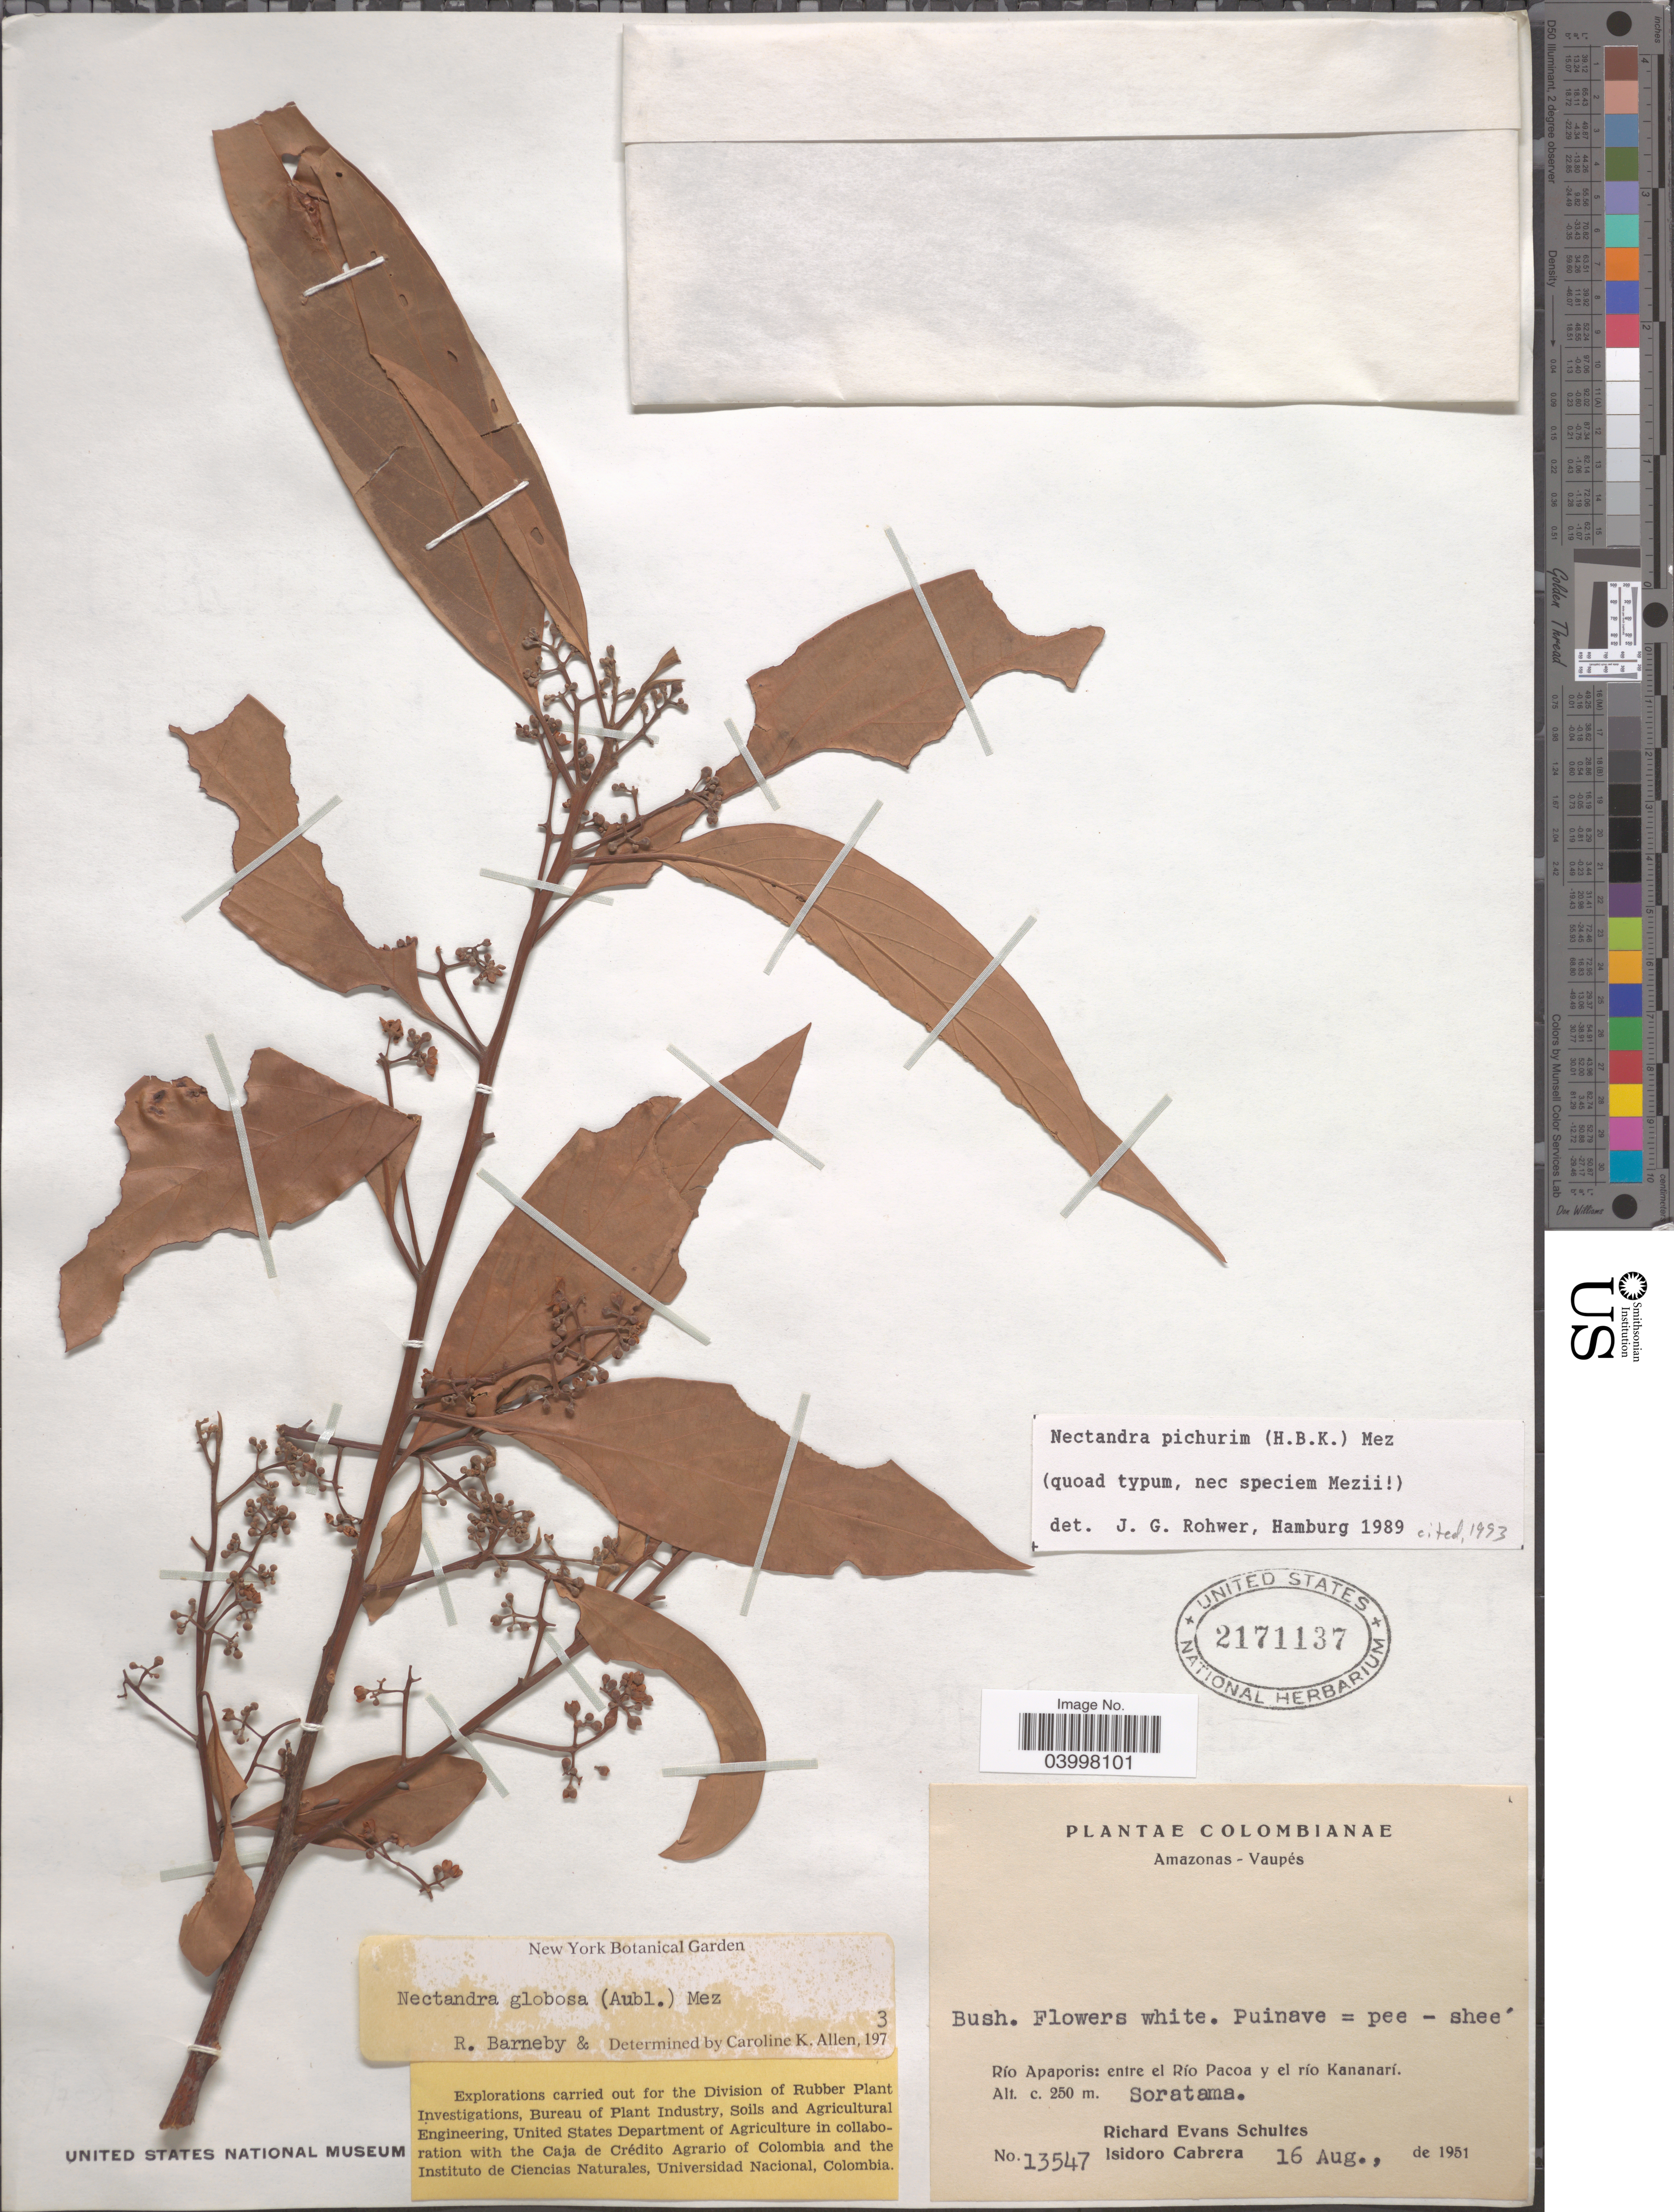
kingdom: Plantae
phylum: Tracheophyta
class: Magnoliopsida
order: Laurales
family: Lauraceae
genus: Nectandra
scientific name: Nectandra pichurim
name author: (Kunth) Mez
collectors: R. E. Schultes & I. Cabrera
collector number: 13547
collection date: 1951-08-16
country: Colombia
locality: Amazonas-Vaupés. Río Apaporis: entre el Río Pacoa y el río Kananarí. Soratama.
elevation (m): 250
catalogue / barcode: US 2171137